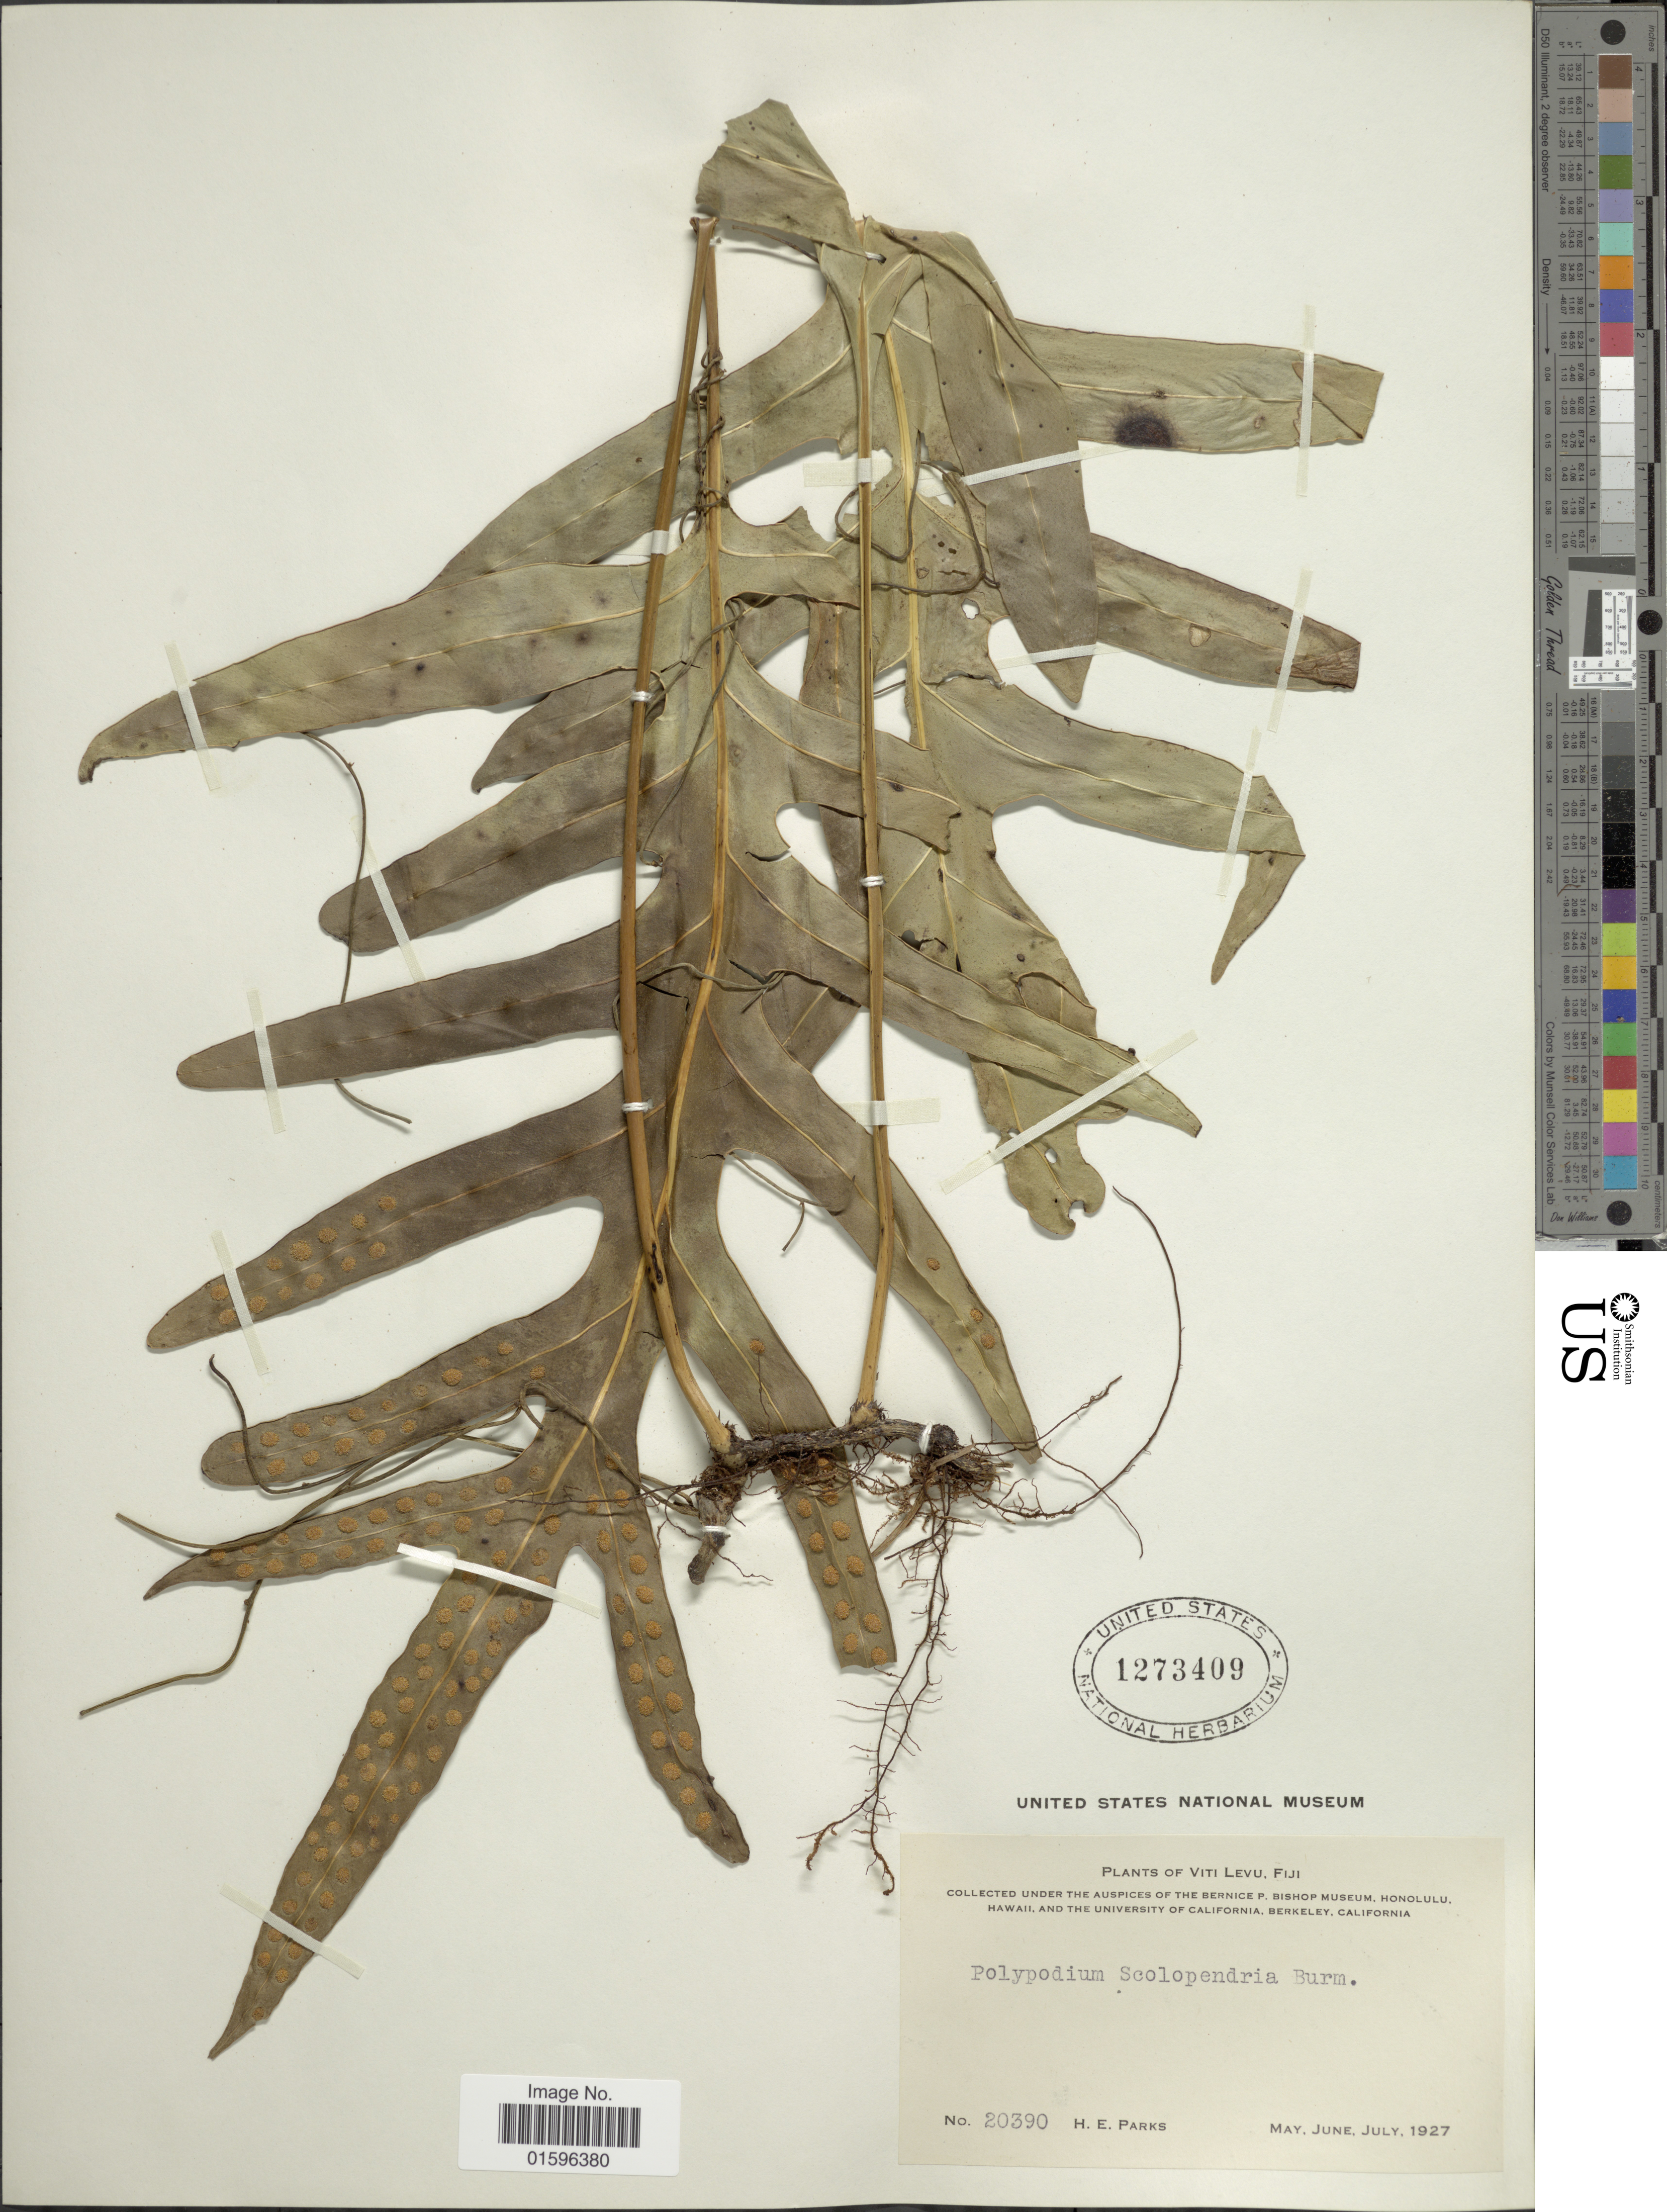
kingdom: Plantae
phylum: Tracheophyta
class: Polypodiopsida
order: Polypodiales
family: Polypodiaceae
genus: Polypodium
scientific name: Polypodium scolopendria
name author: Burm. f.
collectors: H. E. Parks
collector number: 20390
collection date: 1927-05/1927-07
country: Fiji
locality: Viti levu, Fiji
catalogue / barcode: US 1273409